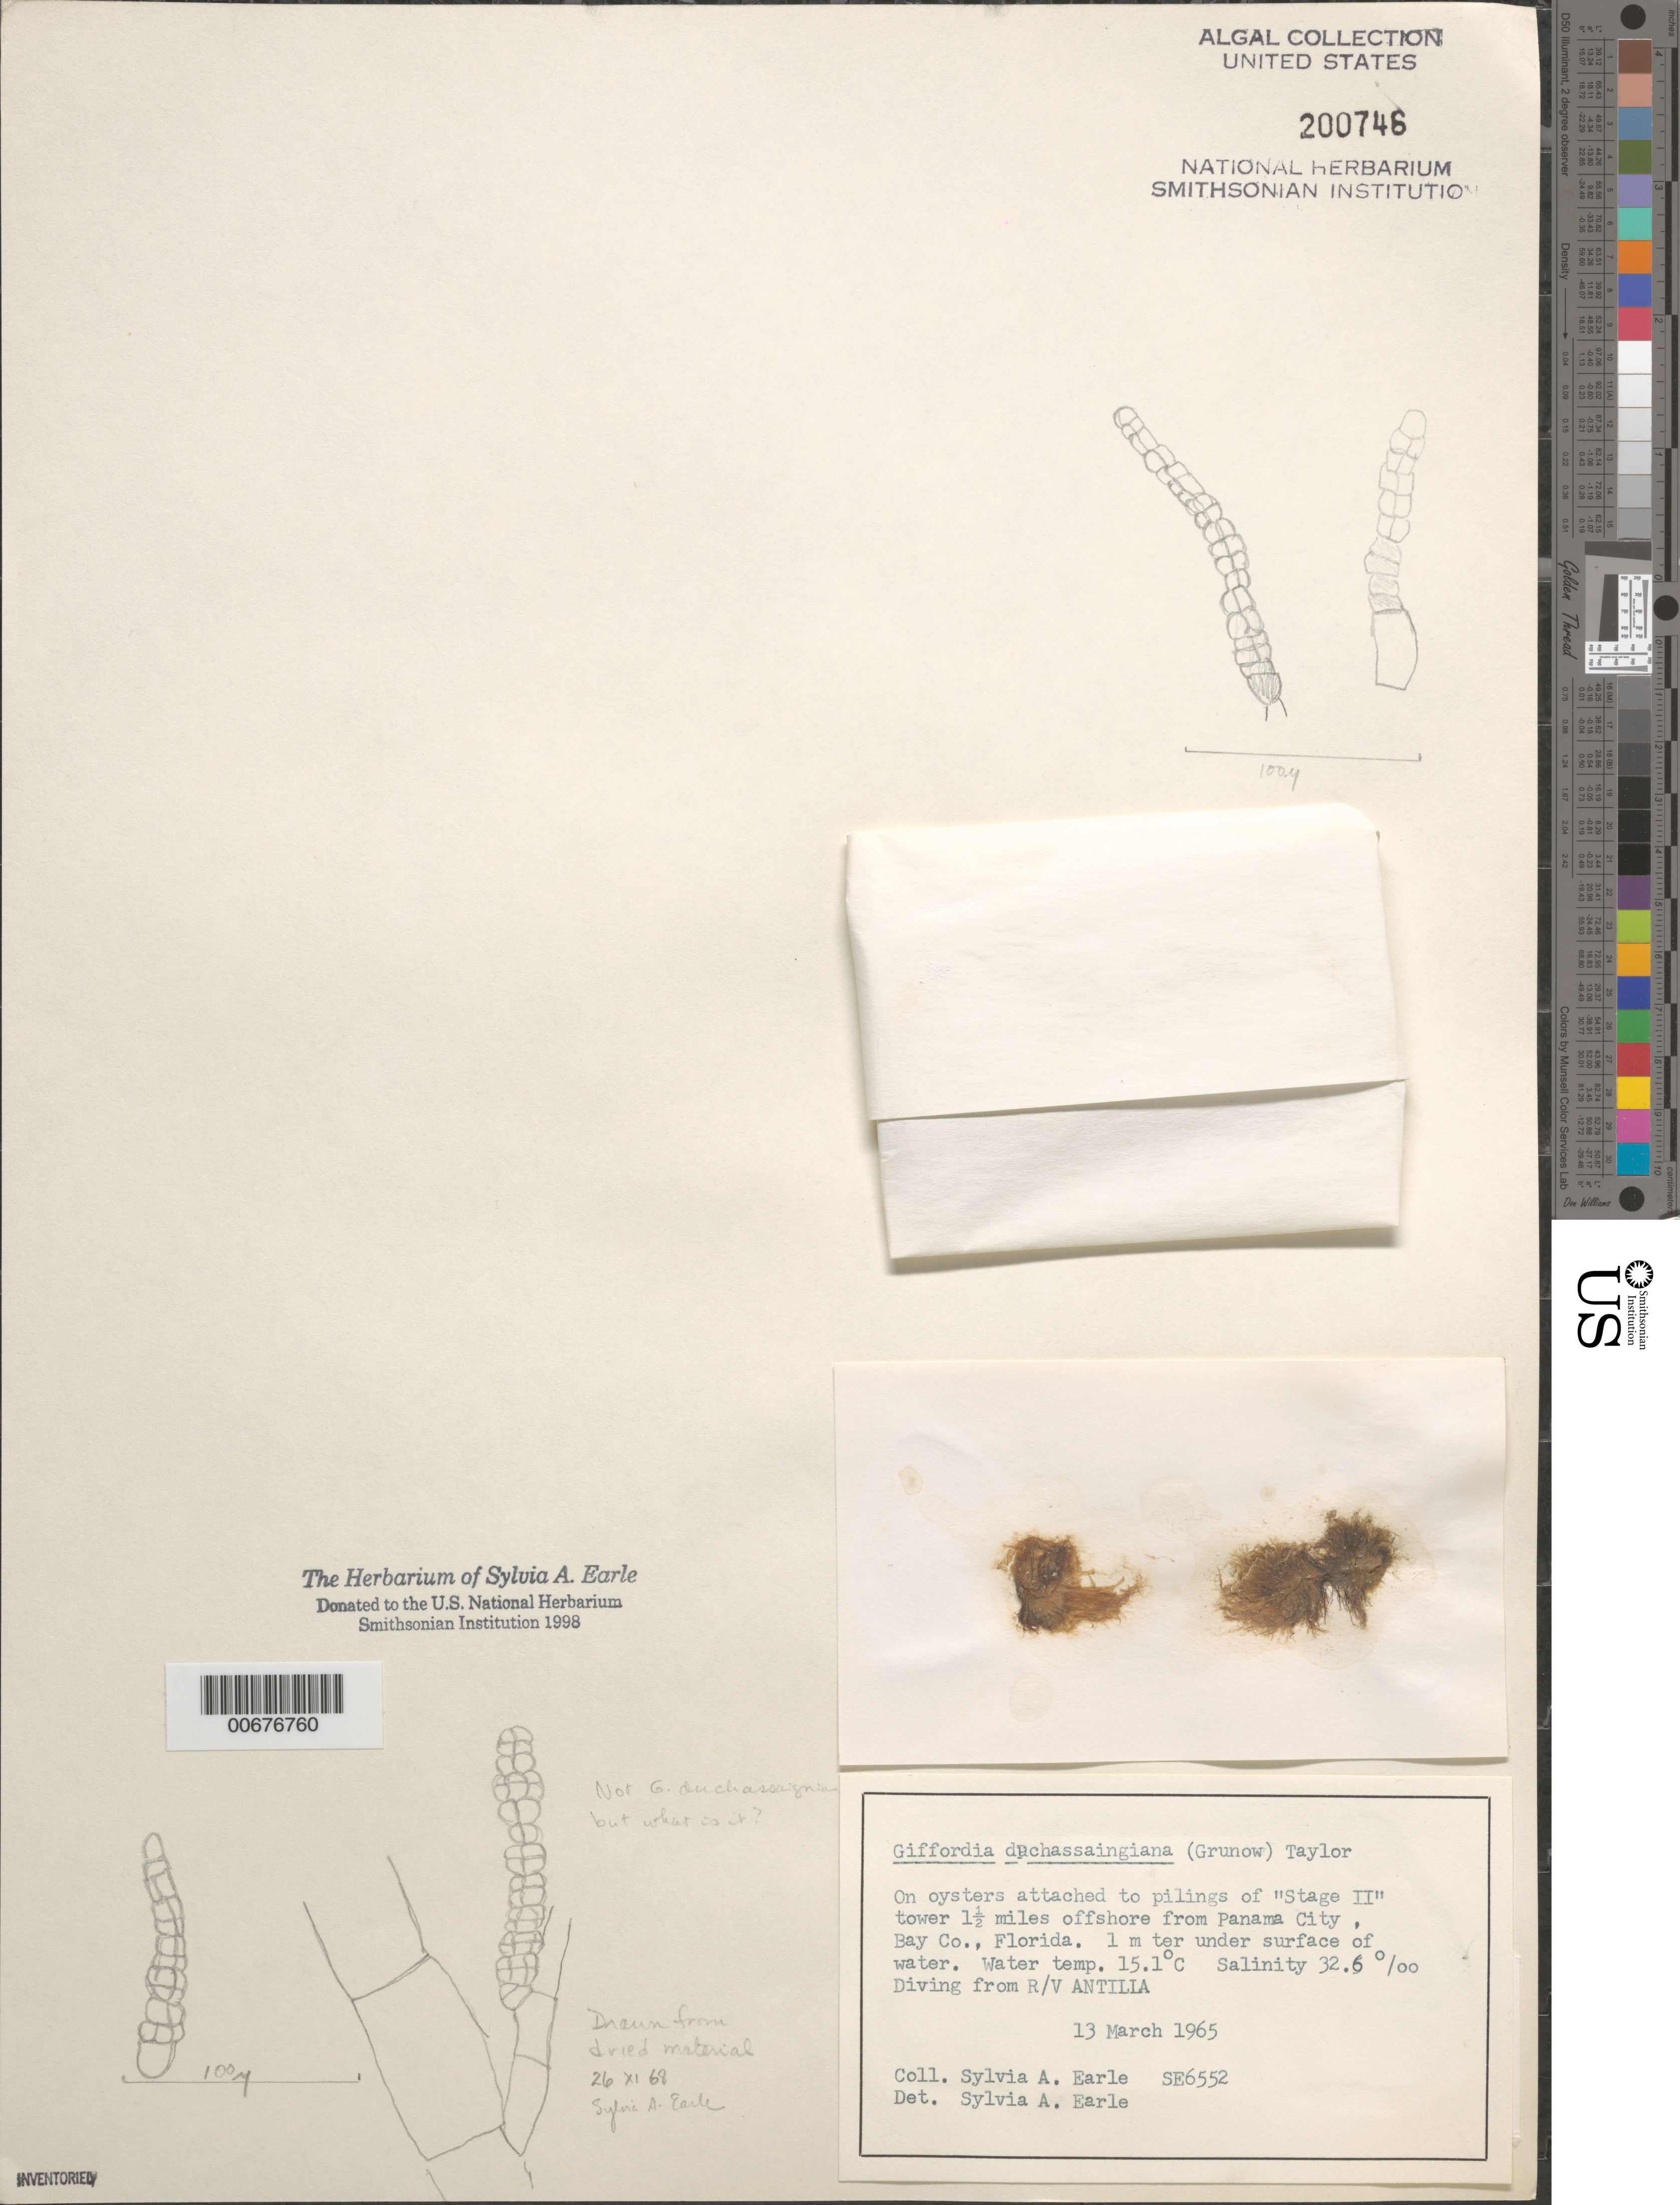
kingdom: Chromista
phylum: Ochrophyta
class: Phaeophyceae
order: Ectocarpales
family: Acinetosporaceae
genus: Giffordia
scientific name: Giffordia duchassaingiana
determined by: Earle, S. A.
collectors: S. A. Earle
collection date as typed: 13 Mar 1965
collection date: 1965-03-13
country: United States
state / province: Florida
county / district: Bay County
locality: Stage II tower 1.5 miles off Panama City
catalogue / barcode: US 200746